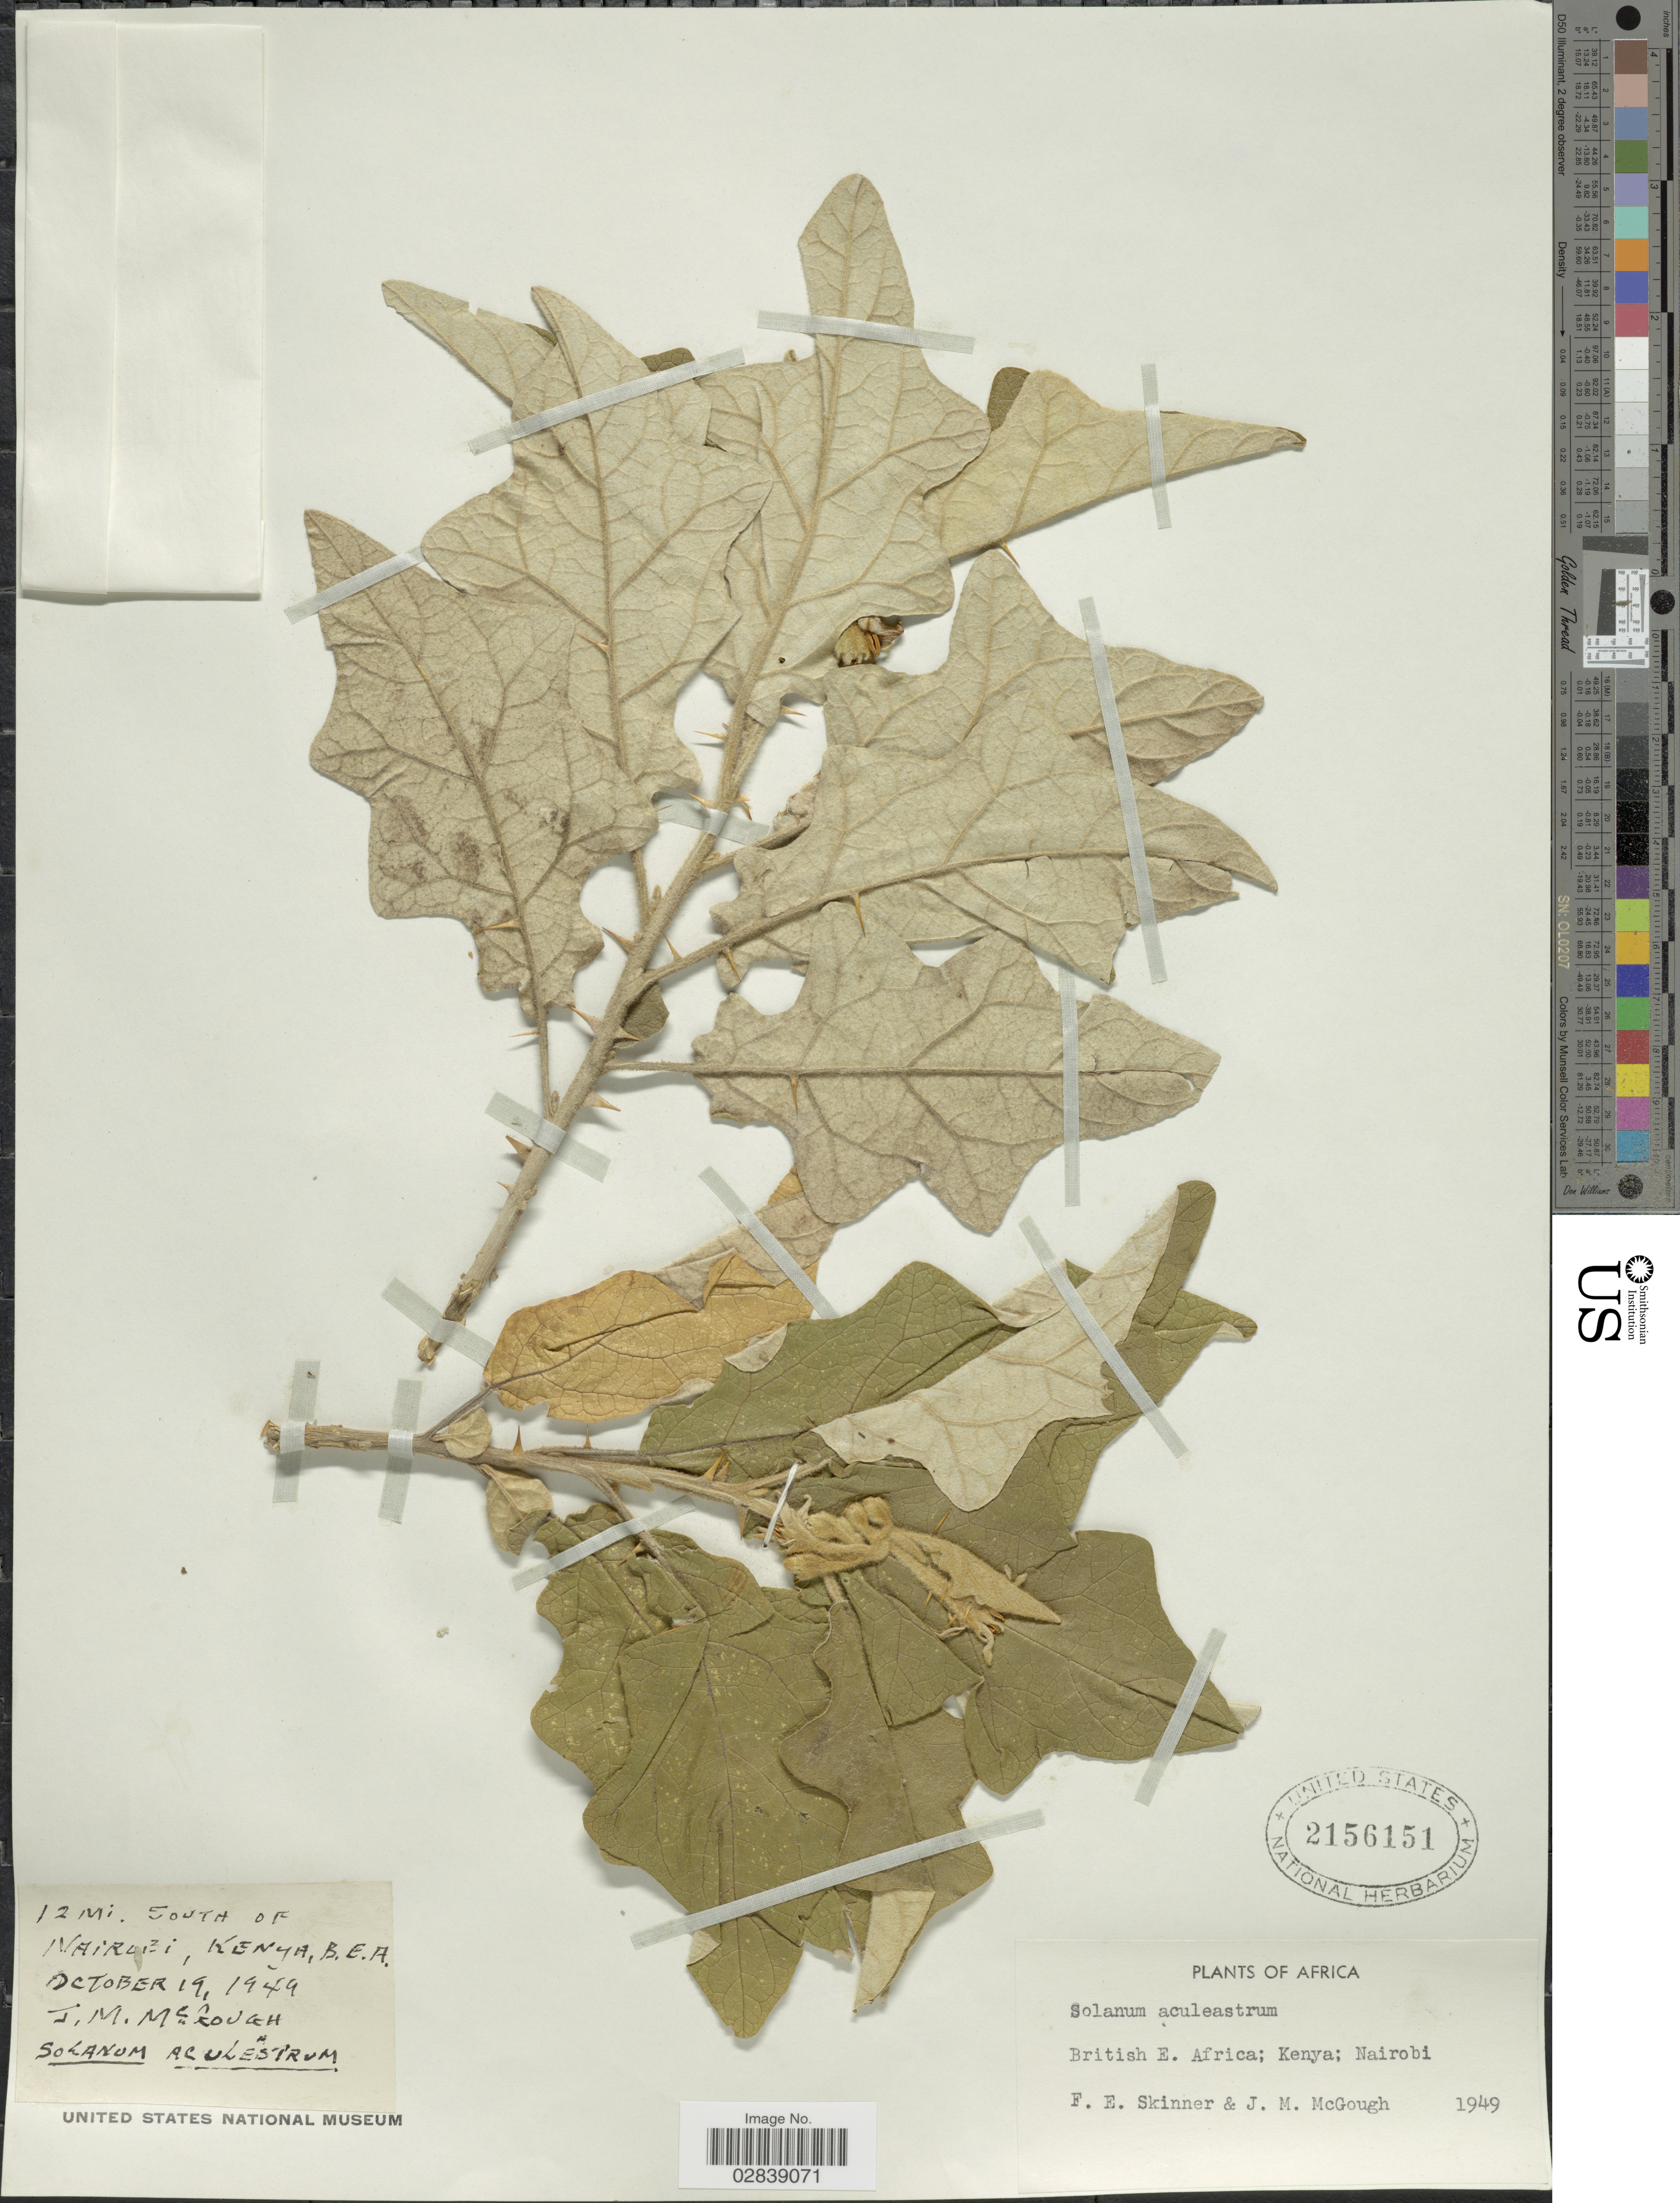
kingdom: Plantae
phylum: Tracheophyta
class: Magnoliopsida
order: Solanales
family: Solanaceae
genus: Solanum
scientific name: Solanum aculeastrum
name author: Dunal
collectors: F. Skinner & J. Mcgough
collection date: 1949-10-19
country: Kenya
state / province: Nairobi Area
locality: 12 mi. south of Nairobi, Kenya, British E. Africa.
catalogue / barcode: US 2156151